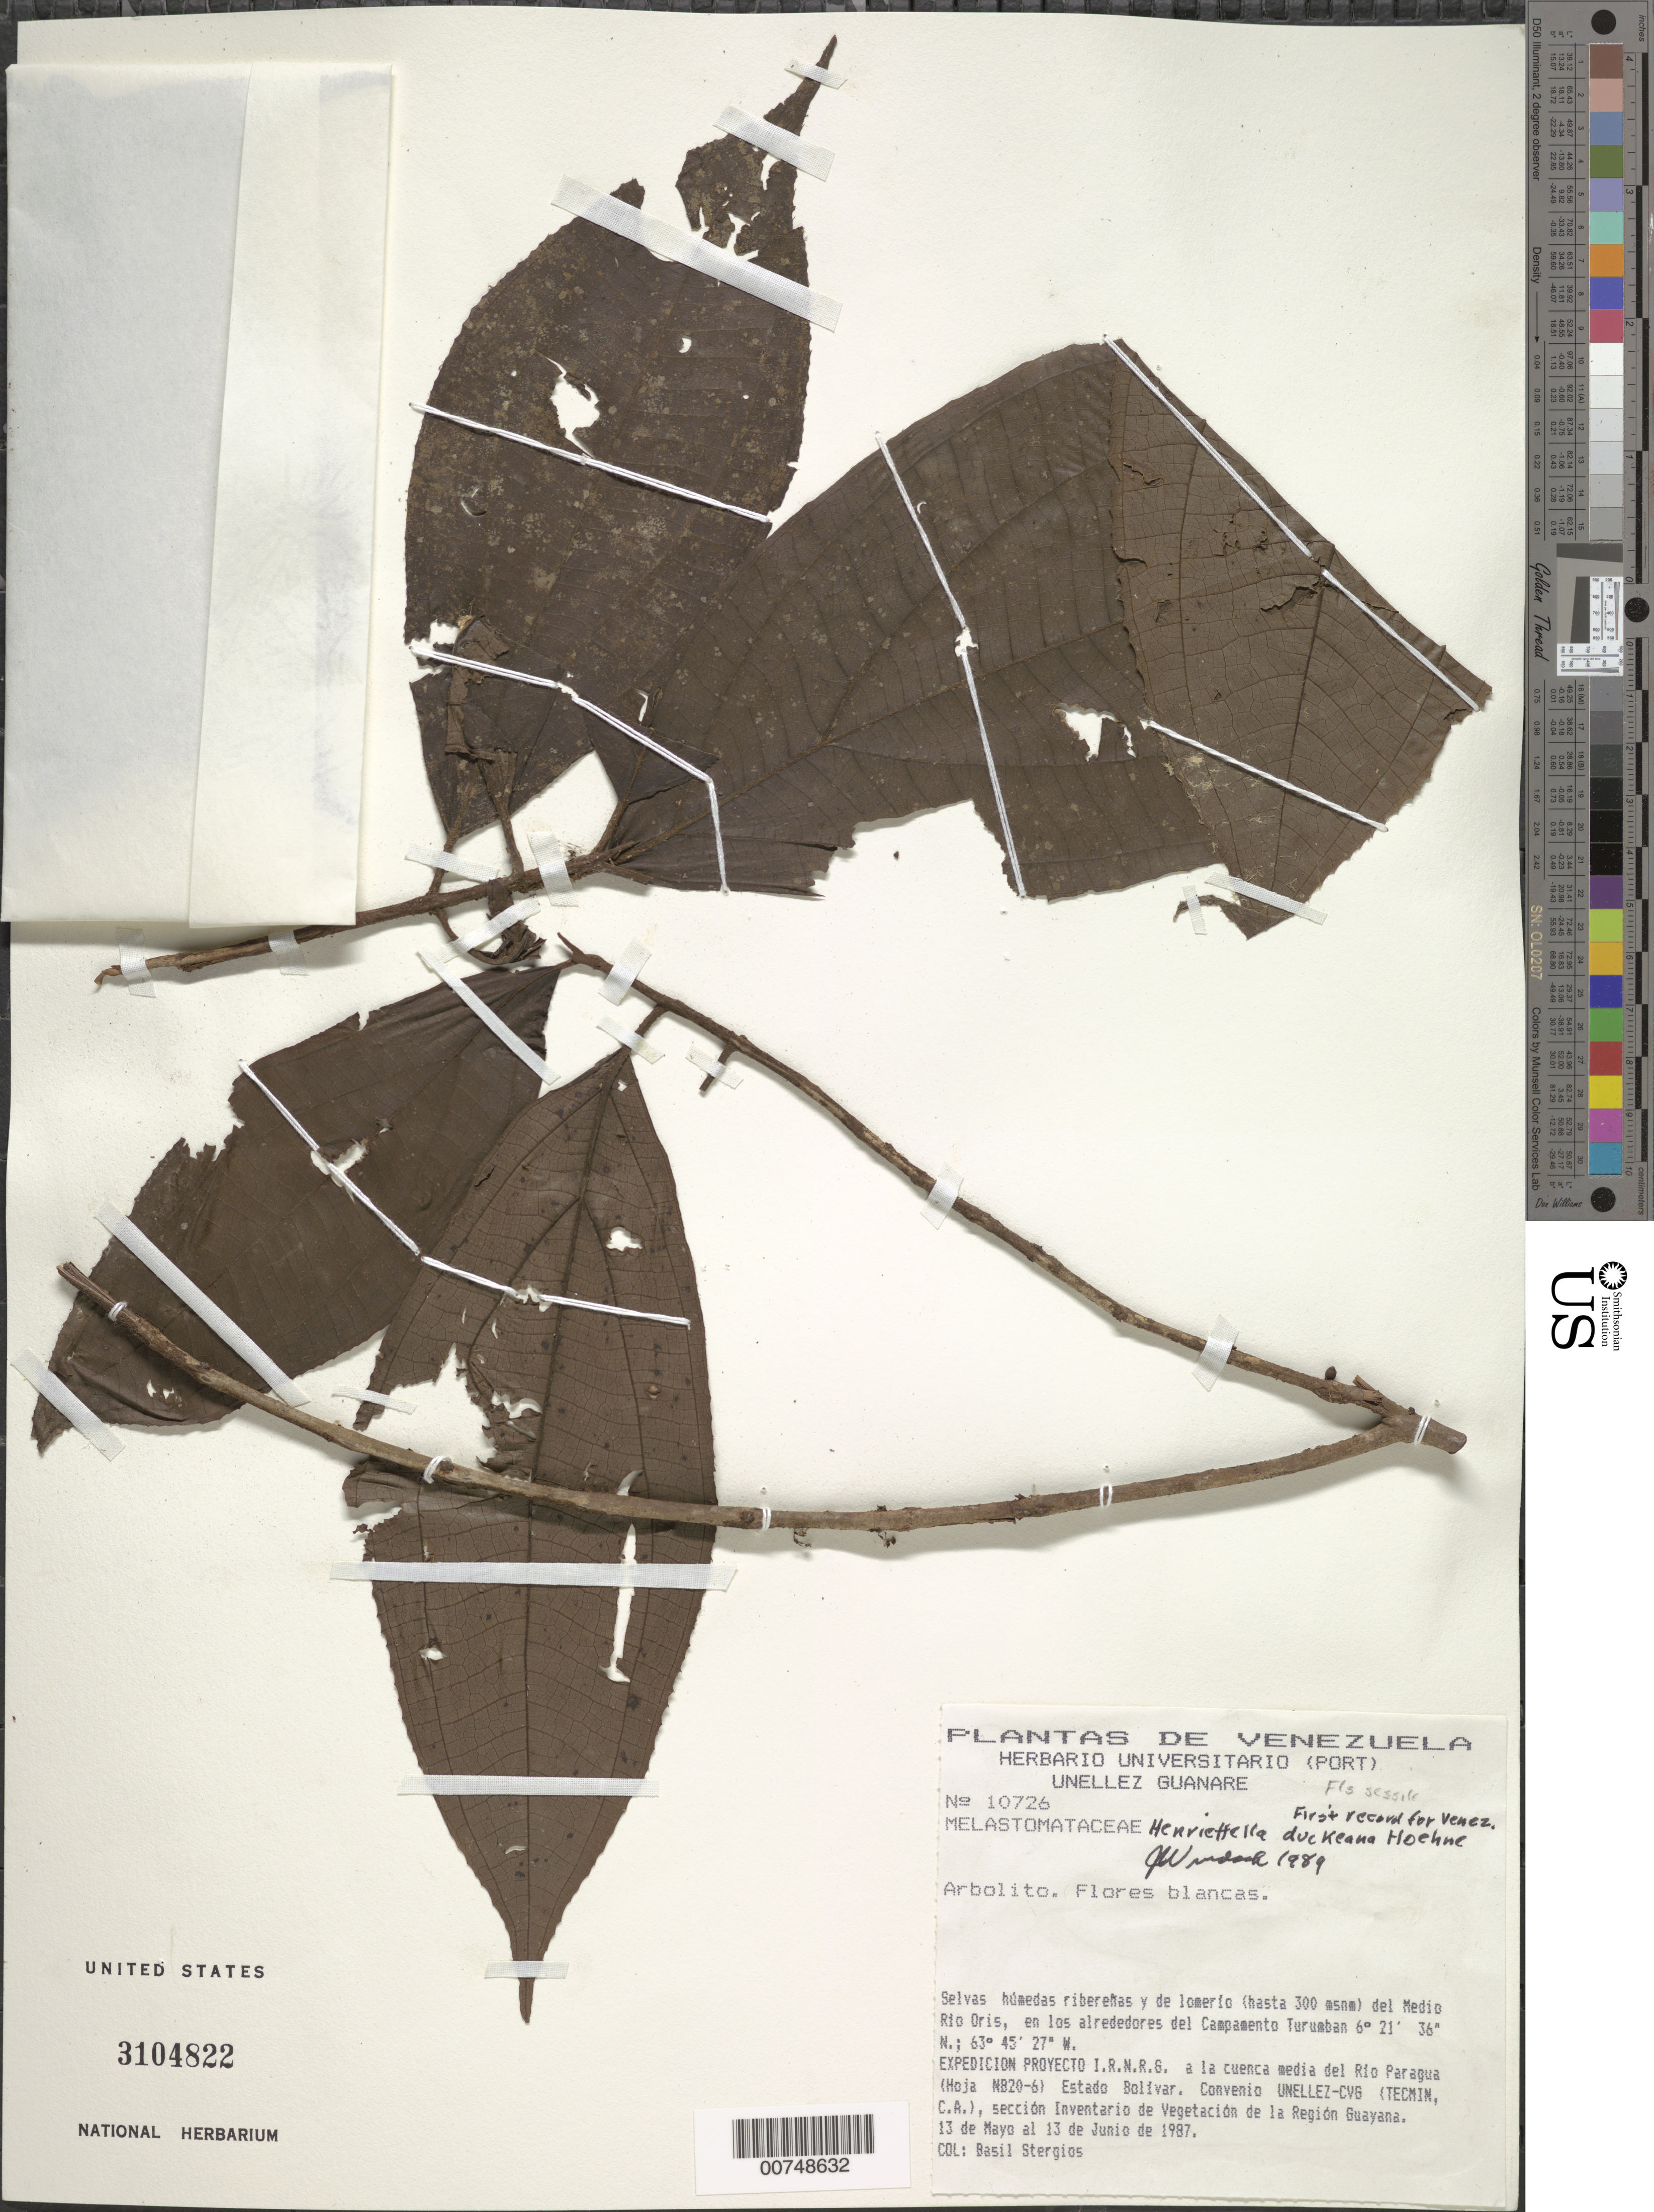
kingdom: Plantae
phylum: Tracheophyta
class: Magnoliopsida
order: Myrtales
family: Melastomataceae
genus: Henriettea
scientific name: Henriettea duckeana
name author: (Hoehne) Penneys et al.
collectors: B. G. Stergios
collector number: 10726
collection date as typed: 13-May-87 to 13-Jun-87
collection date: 1987-05-13/1987-06-13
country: Venezuela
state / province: Bolívar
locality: Medio Río Oris, Campamento Turumban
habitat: Selvas húmedas riberenas y de lomerio del río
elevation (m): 300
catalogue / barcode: US 3104822